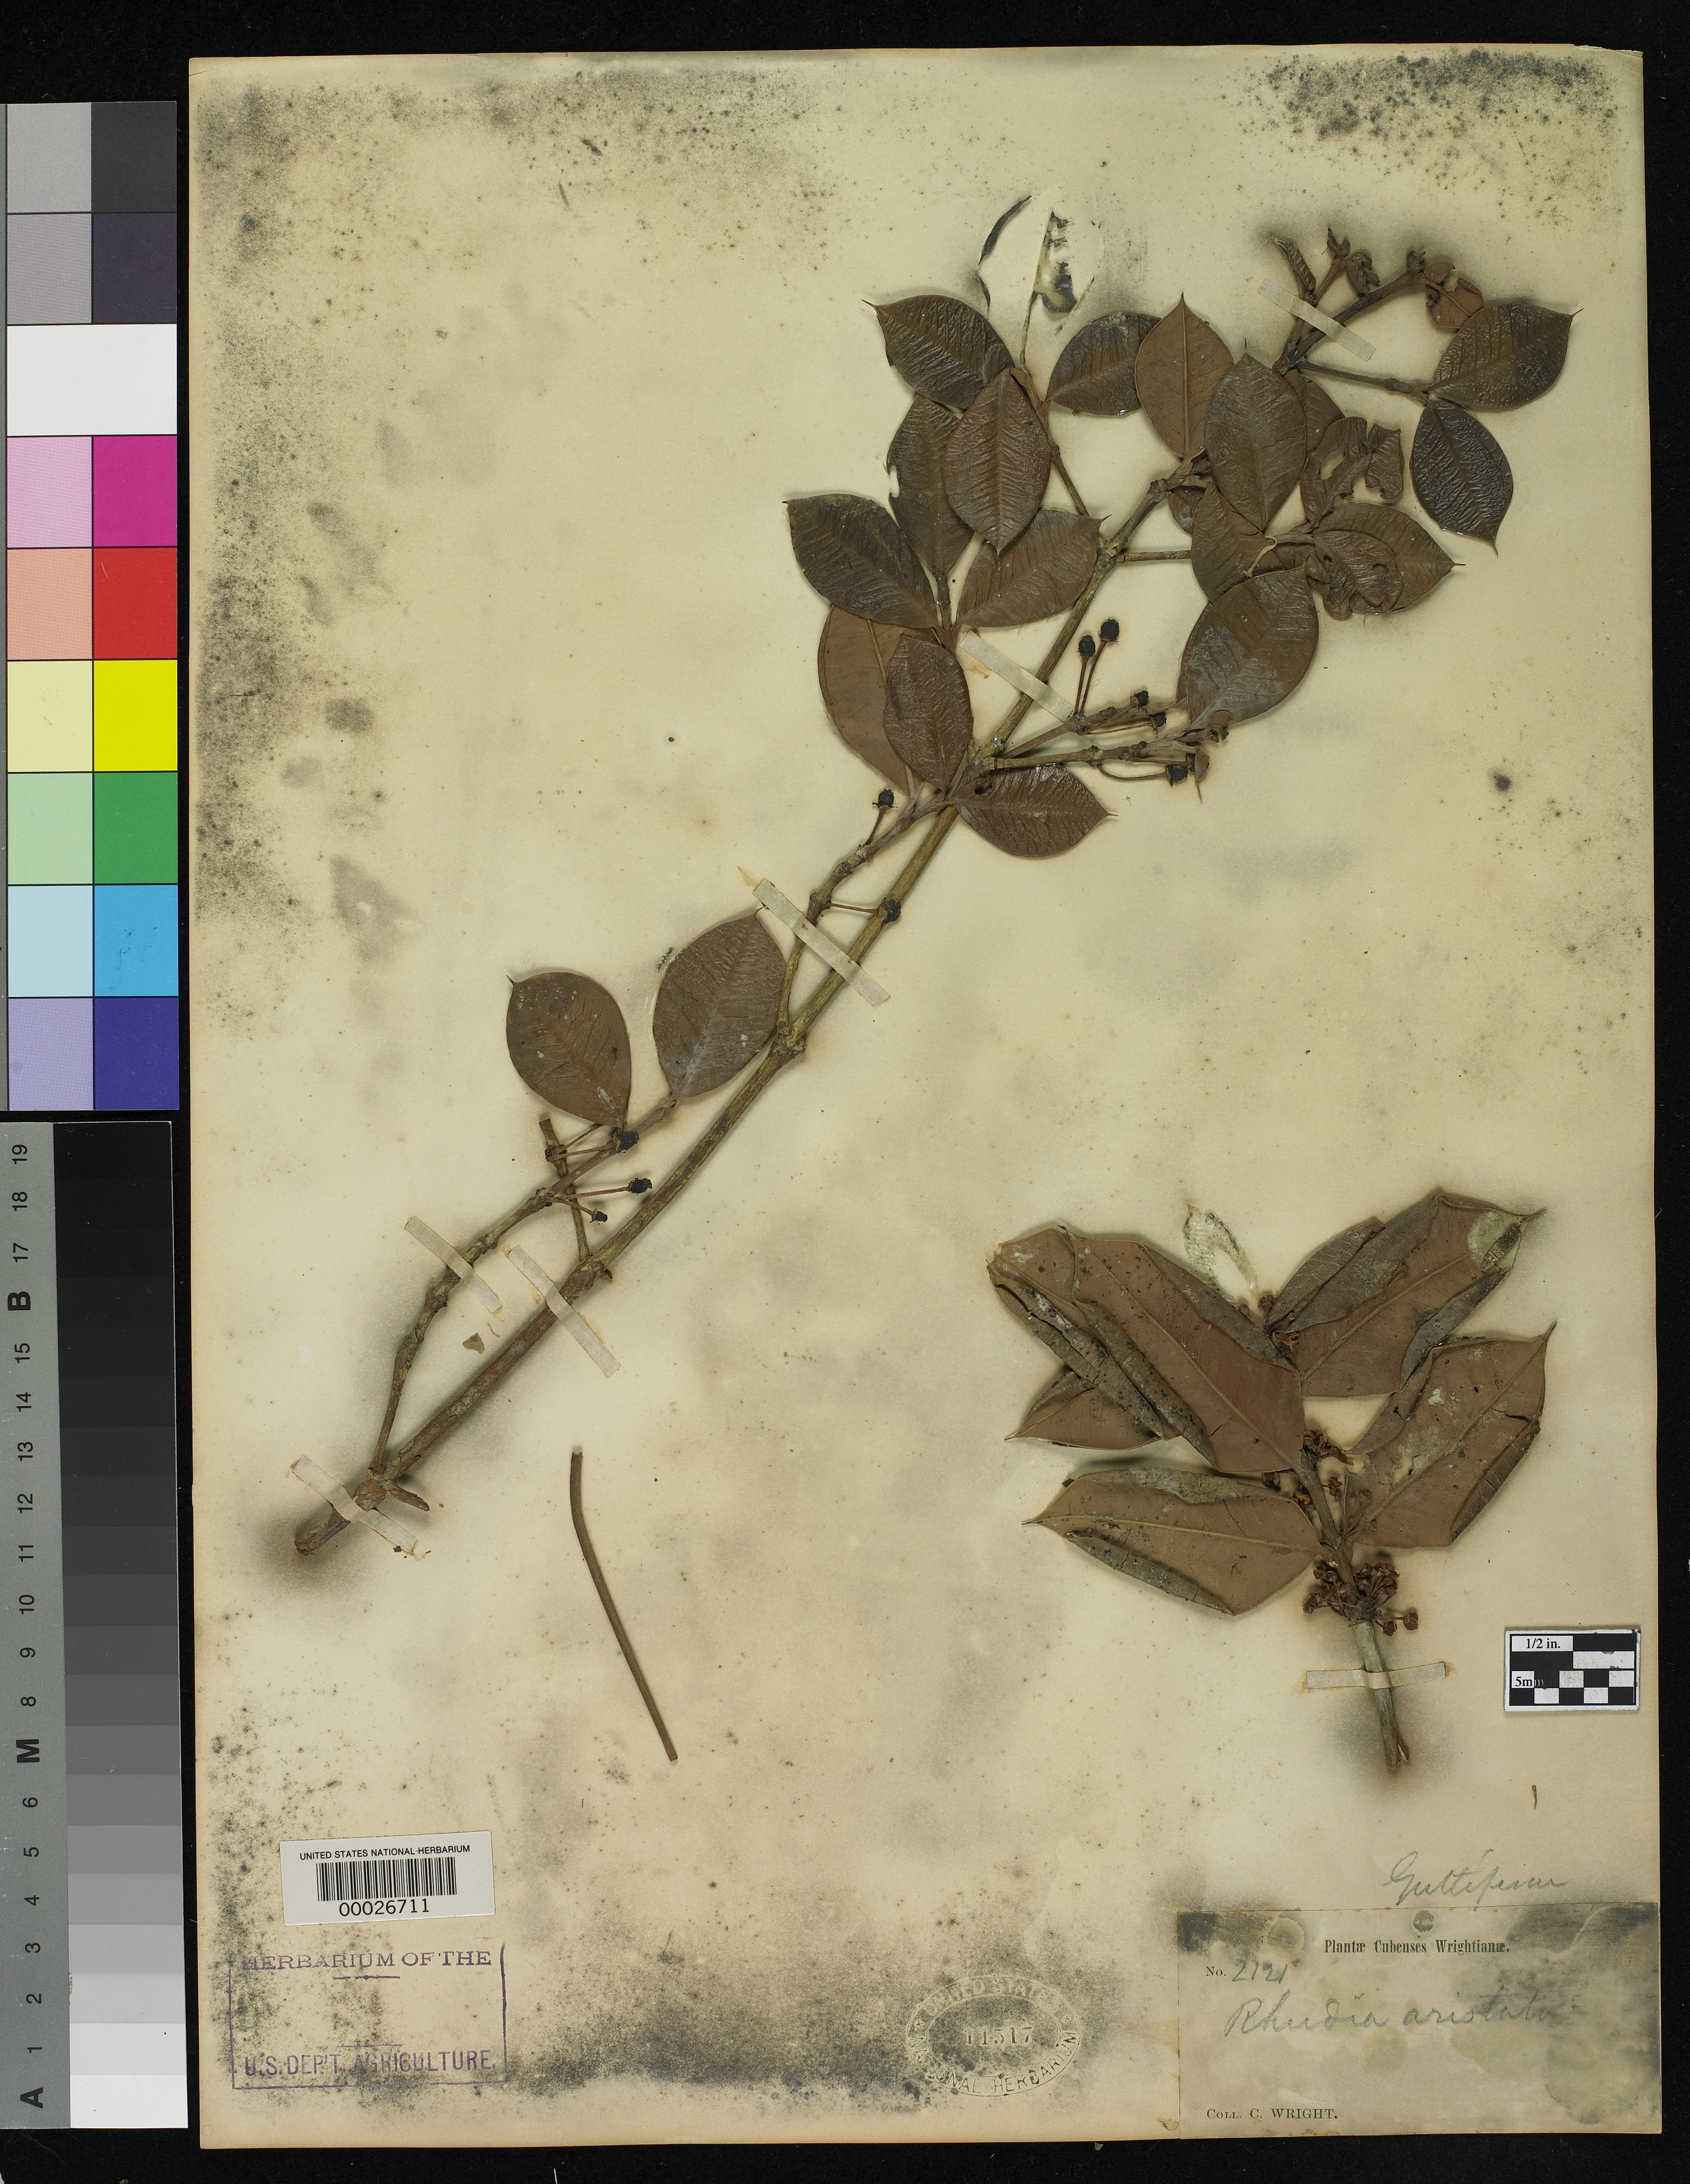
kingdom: Plantae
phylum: Tracheophyta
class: Magnoliopsida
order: Malpighiales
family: Clusiaceae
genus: Rheedia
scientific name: Rheedia aristata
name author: Griseb.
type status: Isosyntype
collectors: C. Wright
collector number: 2121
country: Cuba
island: Greater Antilles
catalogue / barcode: US 11517